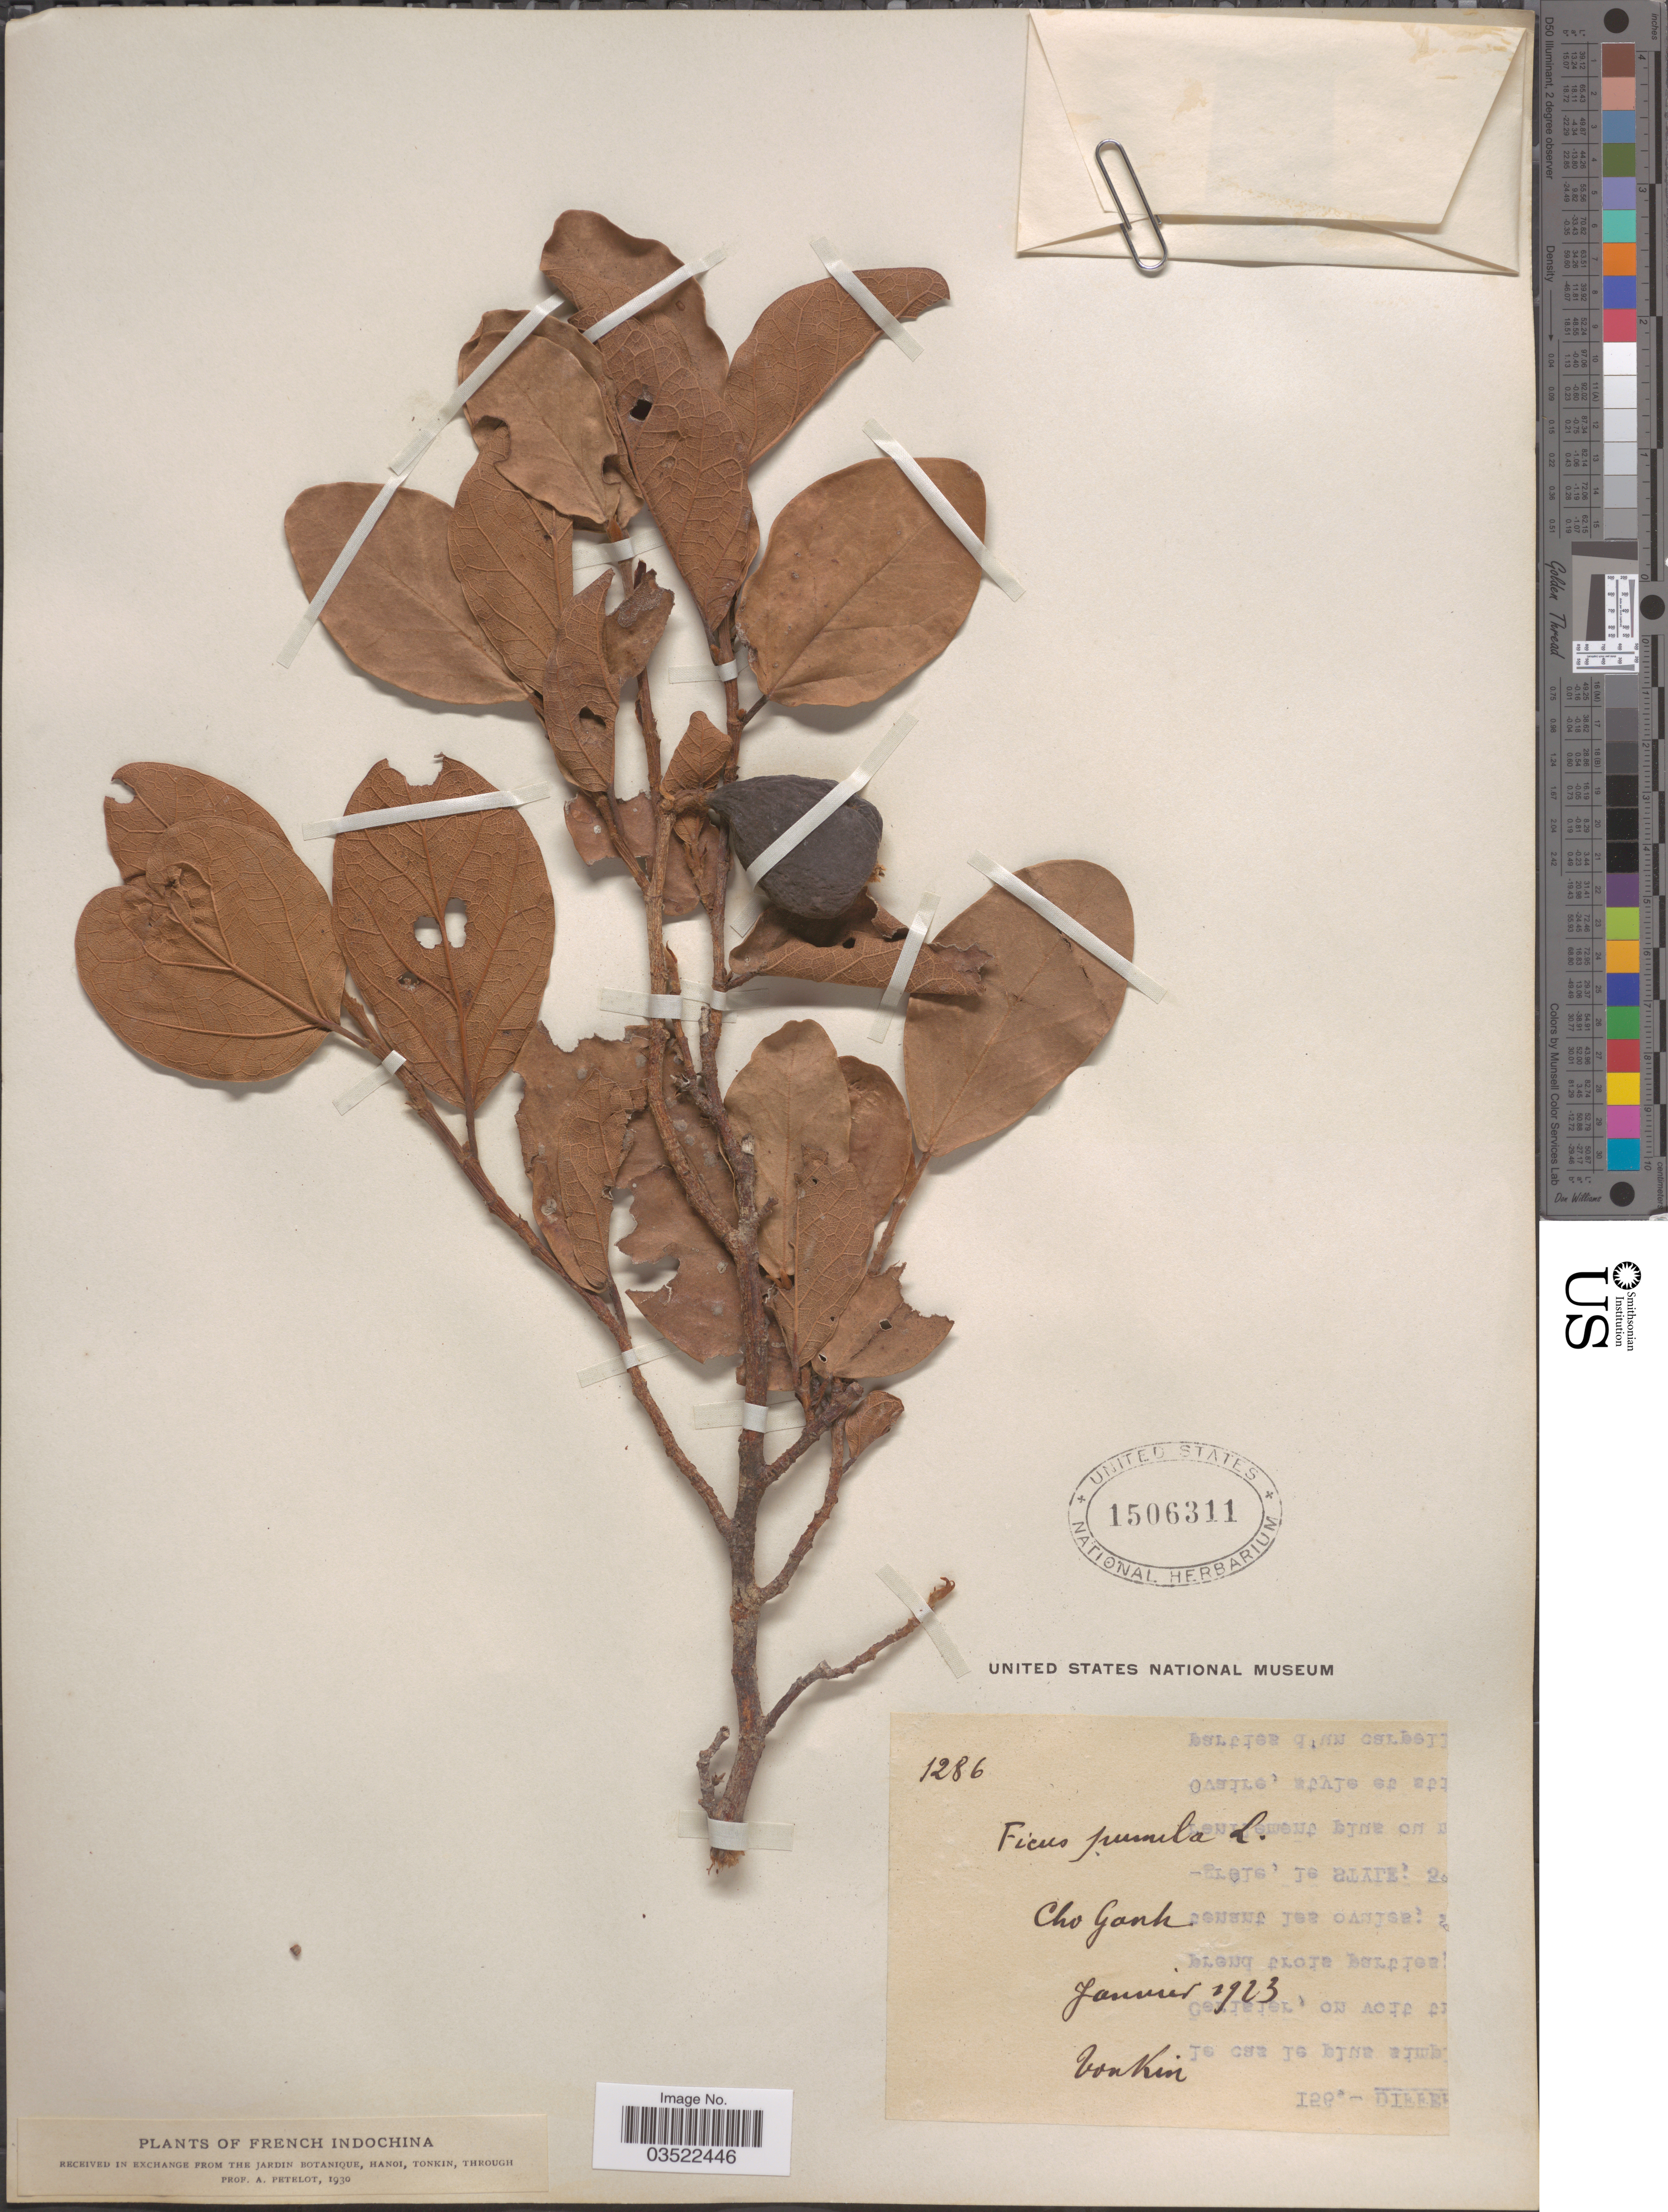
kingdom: Plantae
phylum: Tracheophyta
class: Magnoliopsida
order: Rosales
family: Moraceae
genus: Ficus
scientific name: Ficus pumila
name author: L.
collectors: A. Petelot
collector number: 1286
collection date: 1923-01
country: Vietnam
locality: French Indochina. Cho Ganh.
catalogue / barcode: US 1506311